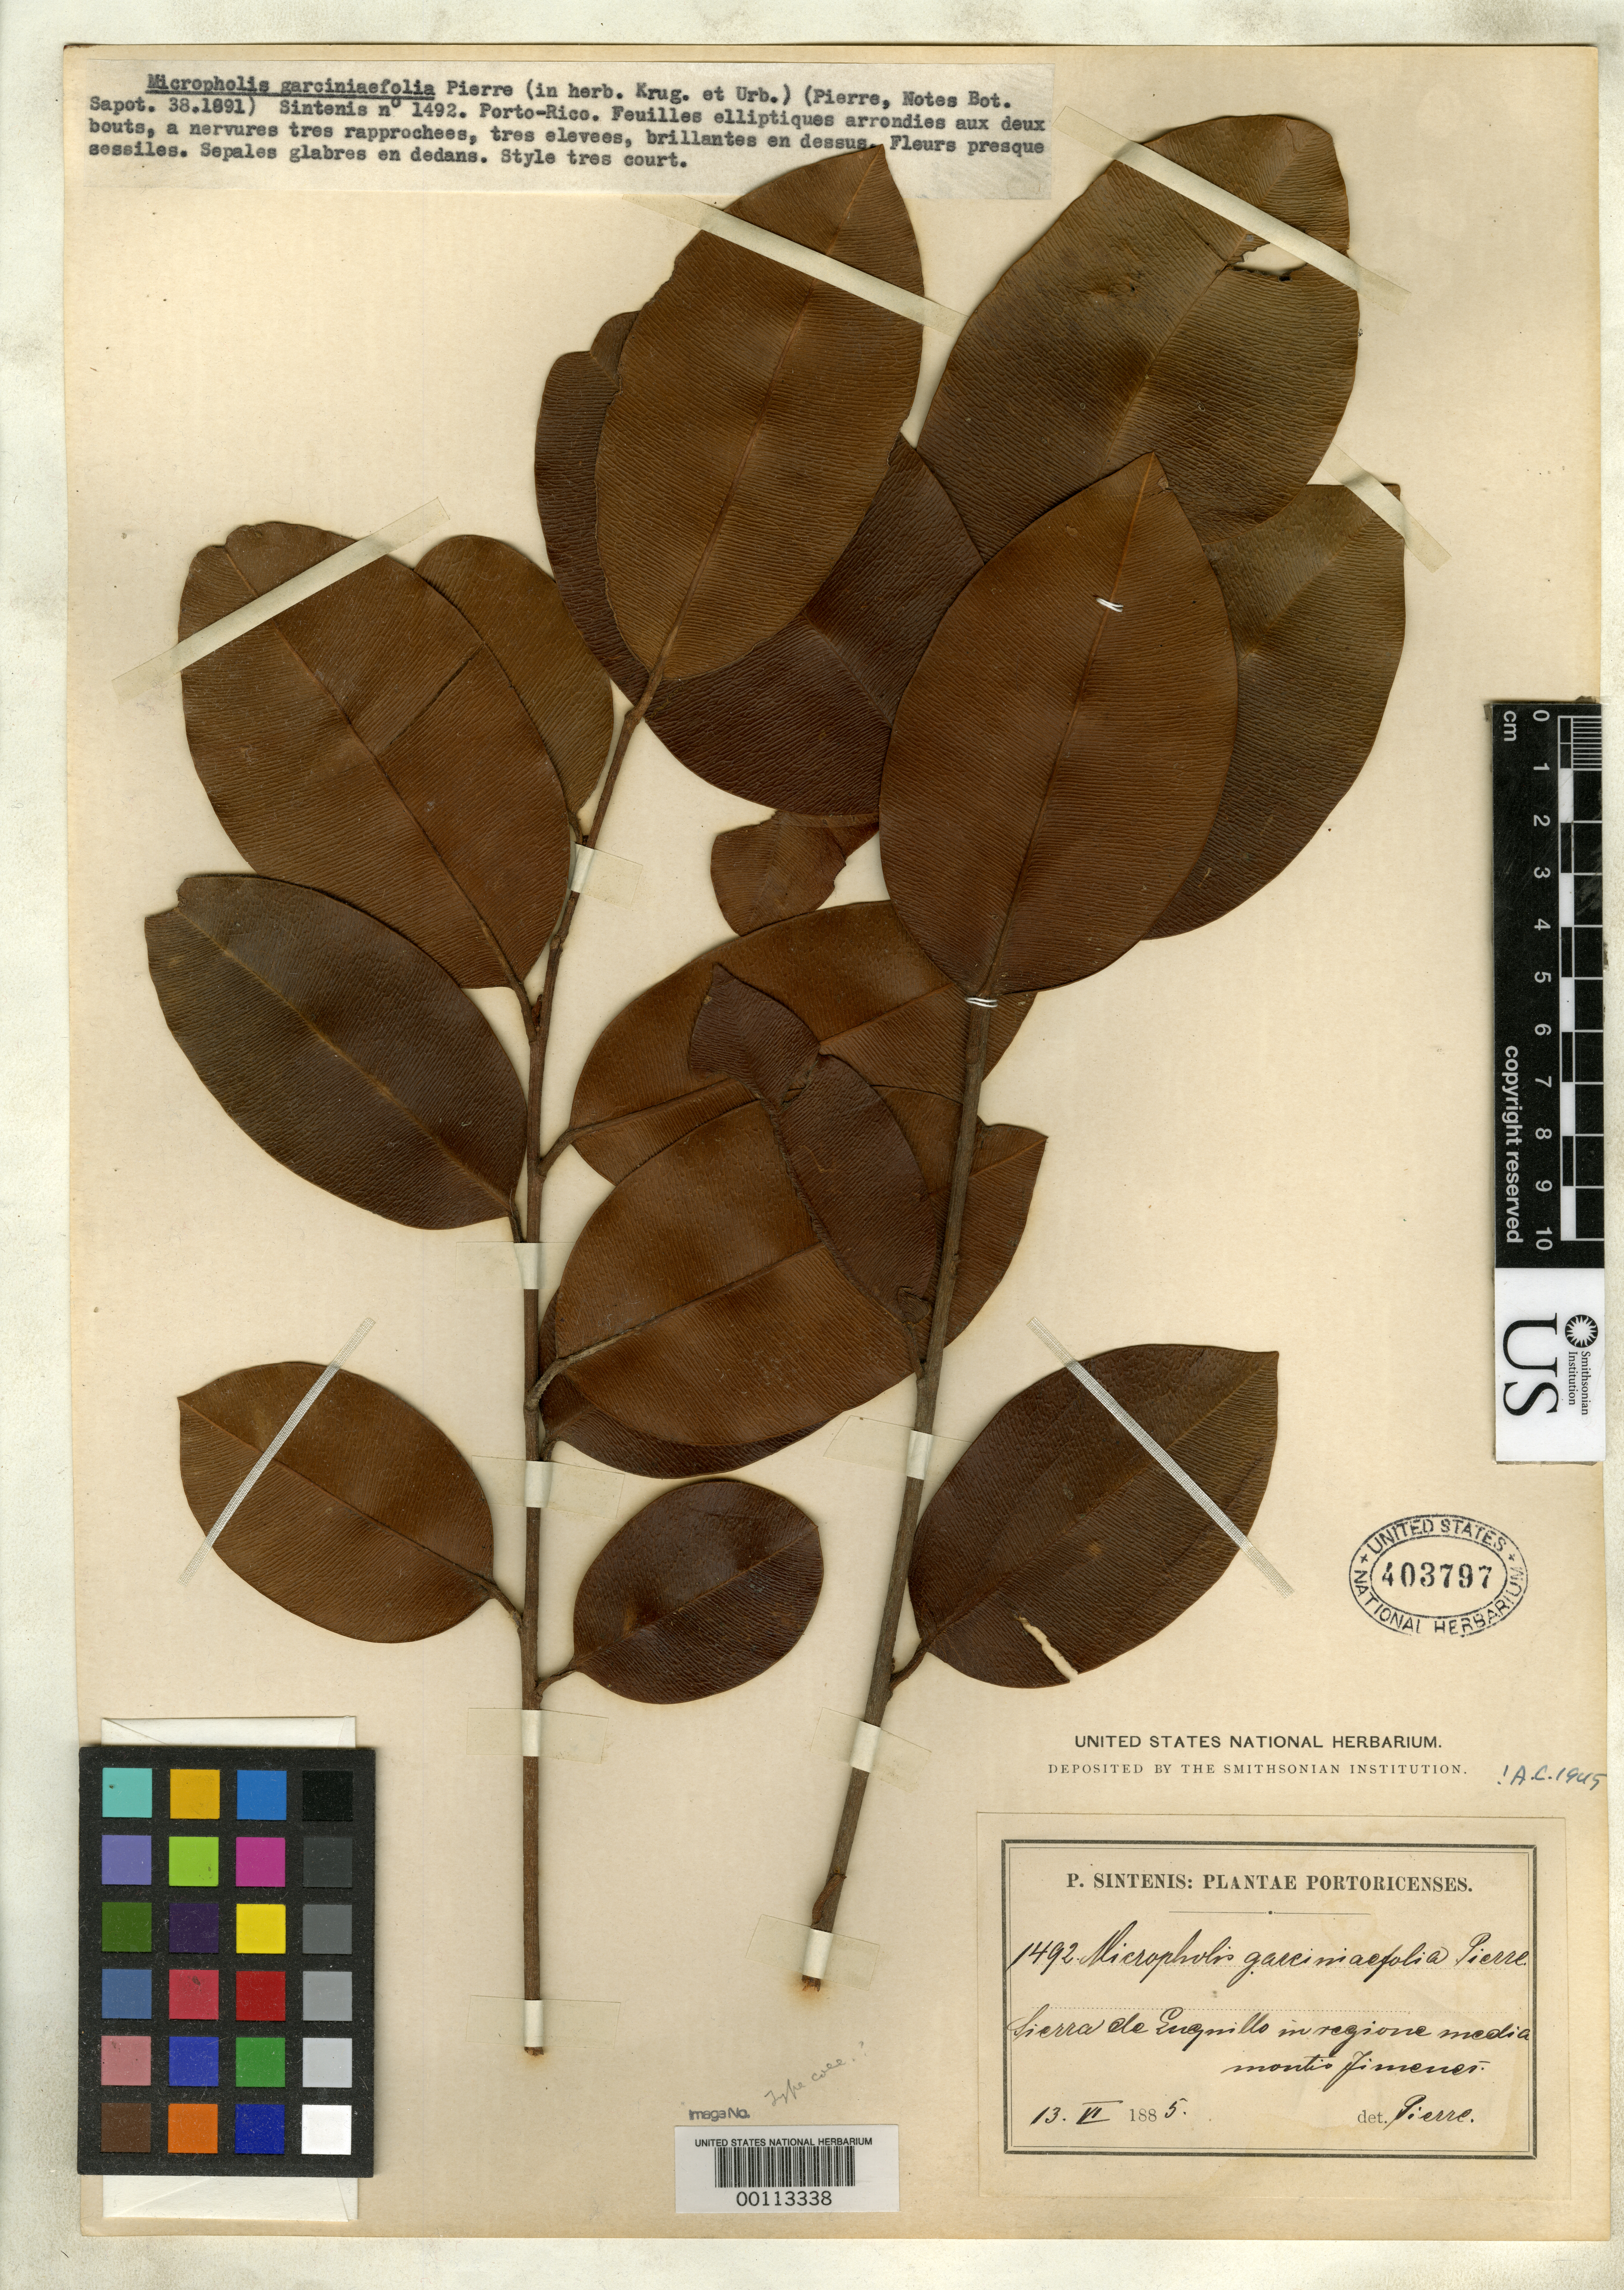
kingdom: Plantae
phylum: Tracheophyta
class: Magnoliopsida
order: Ericales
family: Sapotaceae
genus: Micropholis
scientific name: Micropholis garciniaefolia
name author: Pierre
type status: Type Fragment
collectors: P. Sintenis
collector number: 1492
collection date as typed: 13 Jun 1885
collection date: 1885-06-13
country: Puerto Rico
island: Greater Antilles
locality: Sierra de Naguabo ad Rio Blanco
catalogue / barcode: US 403797